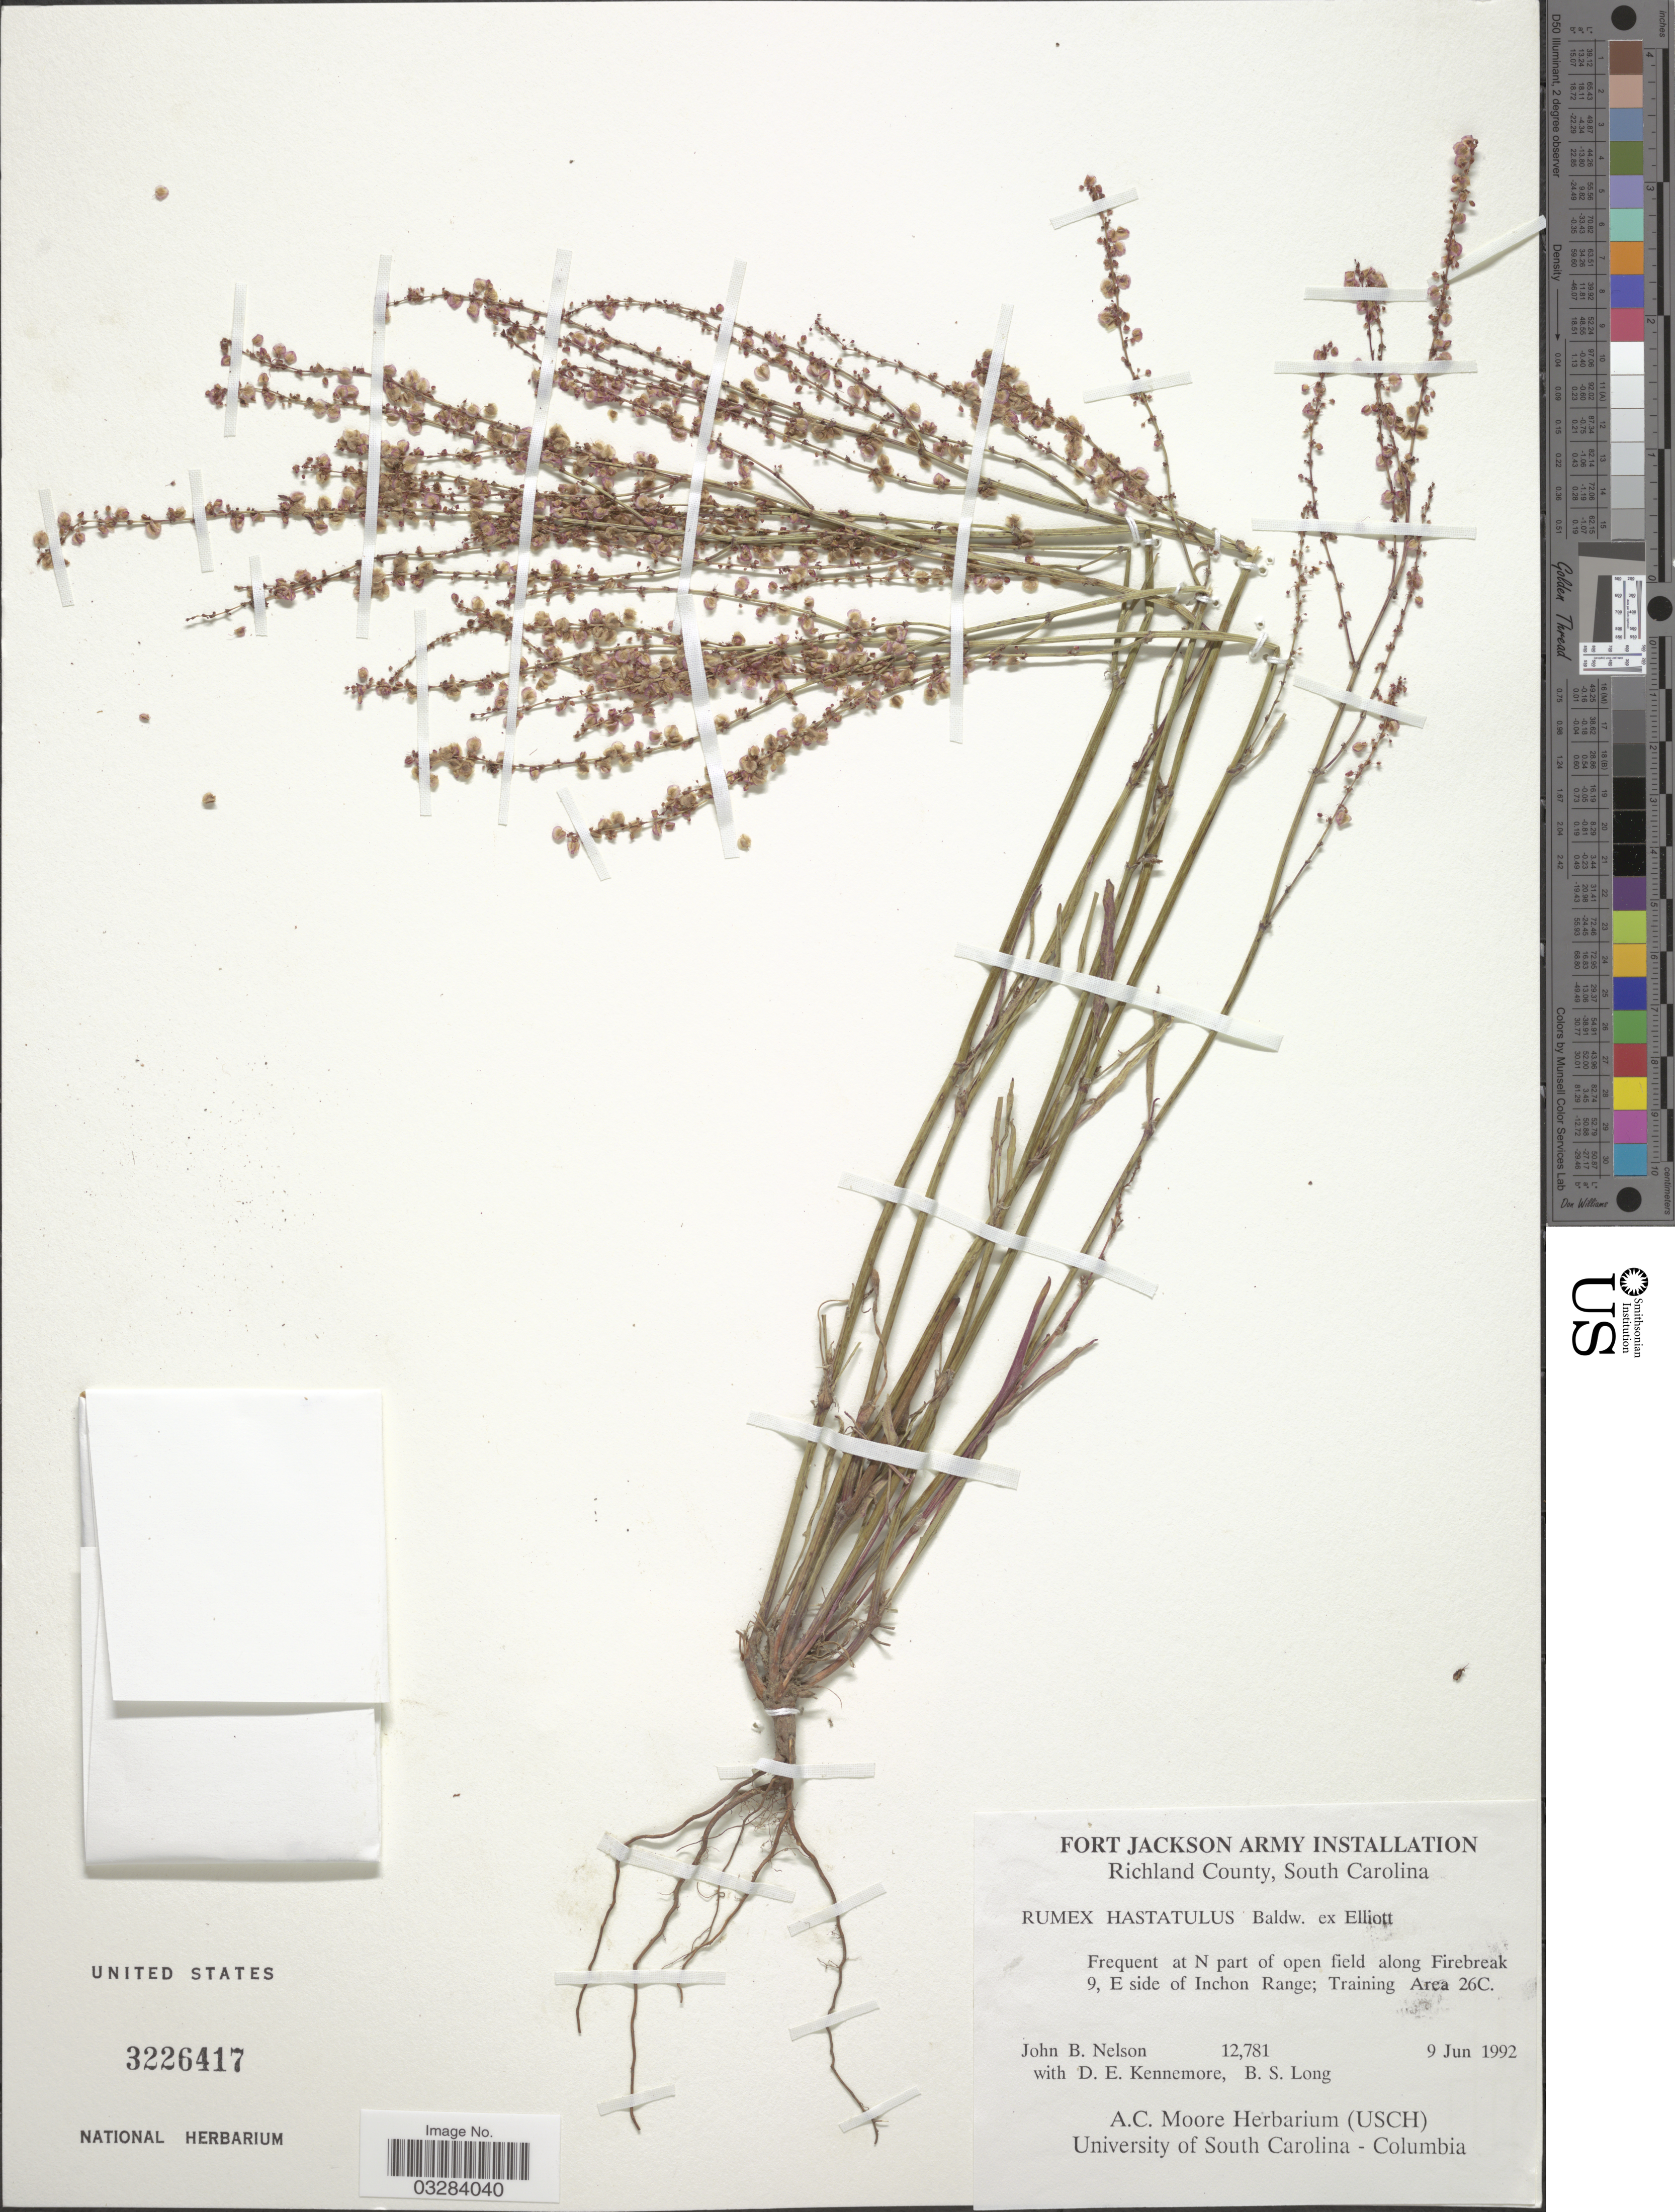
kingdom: Plantae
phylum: Tracheophyta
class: Magnoliopsida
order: Caryophyllales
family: Polygonaceae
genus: Rumex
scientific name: Rumex hastatulus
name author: Baldwin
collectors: J. Nelson, D. Kennemore & B. Long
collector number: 12781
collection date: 1992-06-09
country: United States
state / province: South Carolina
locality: Richland County. N part of open field along Firebreak 9, E side of Inchon Range; Training Area 26C.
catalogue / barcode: US 3226417